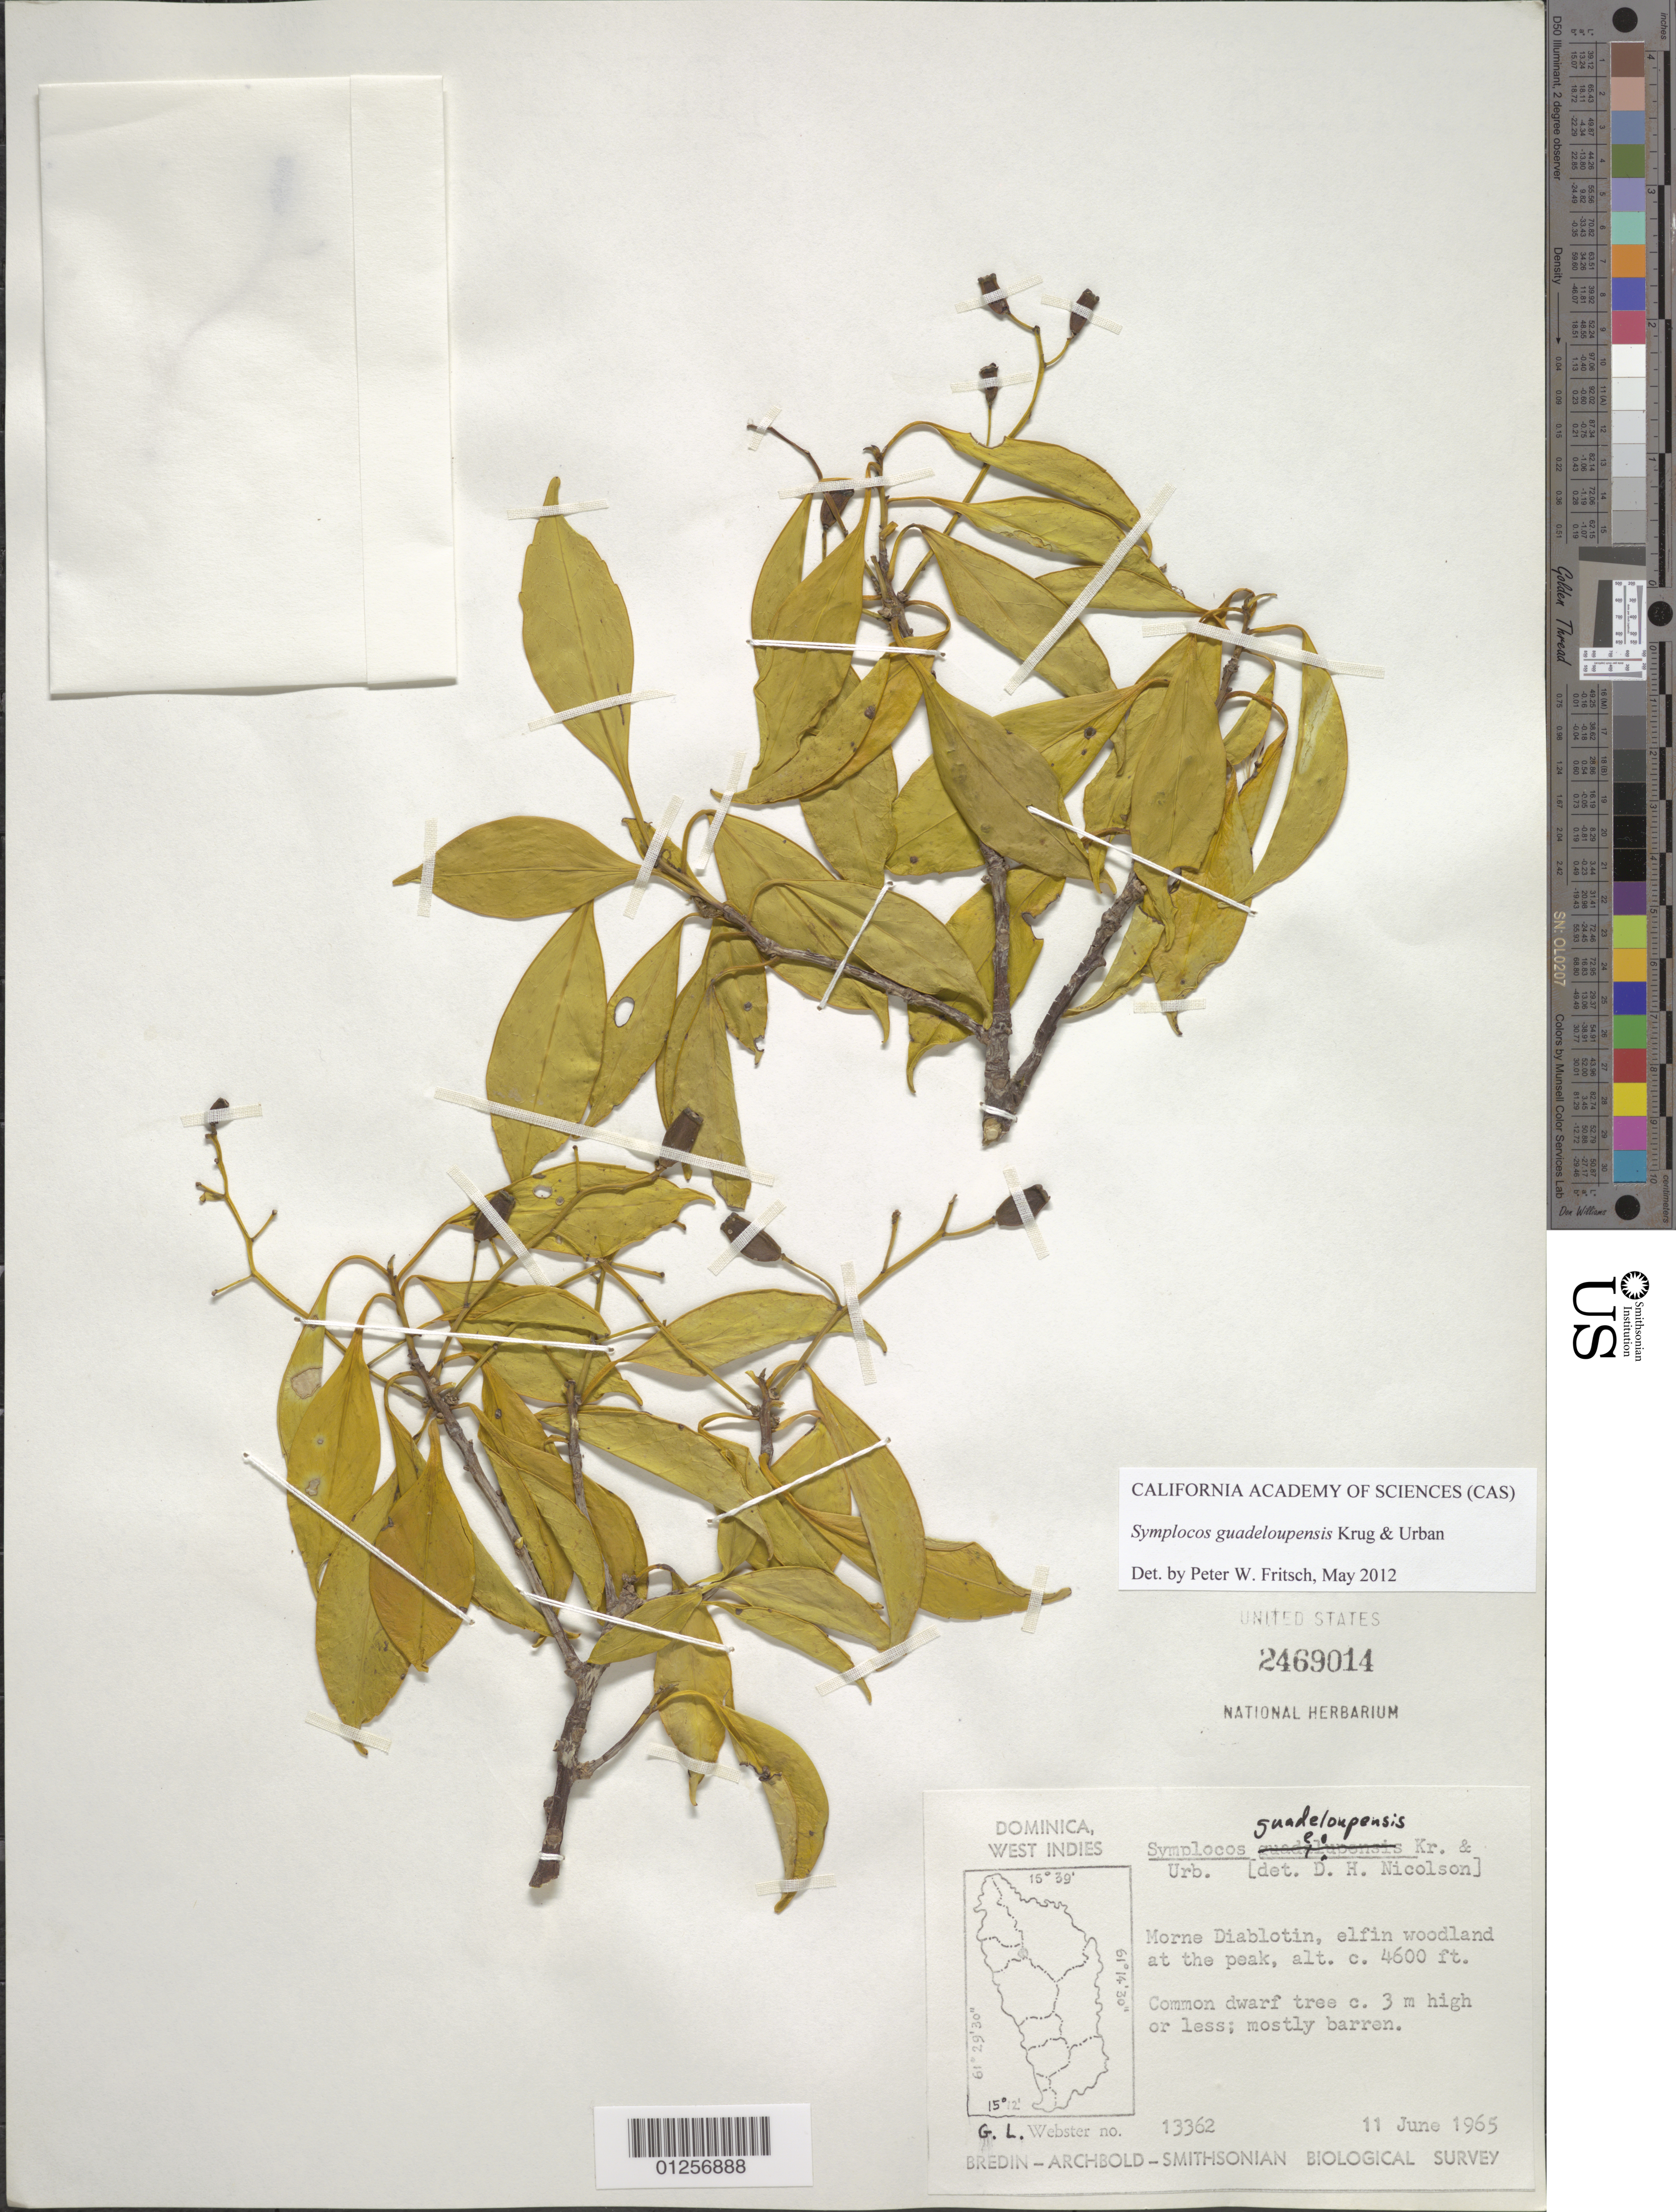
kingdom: Plantae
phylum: Tracheophyta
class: Magnoliopsida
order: Ericales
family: Symplocaceae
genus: Symplocos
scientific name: Symplocos guadeloupensis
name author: Krug & Urb.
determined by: Fritsch, Peter W.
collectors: G. L. Webster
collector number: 13362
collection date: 1965-06-11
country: Dominica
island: Dominica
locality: Morne Diablotin, at peak.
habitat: Elfin woodland at the peak.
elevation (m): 1402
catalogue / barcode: US 2469014